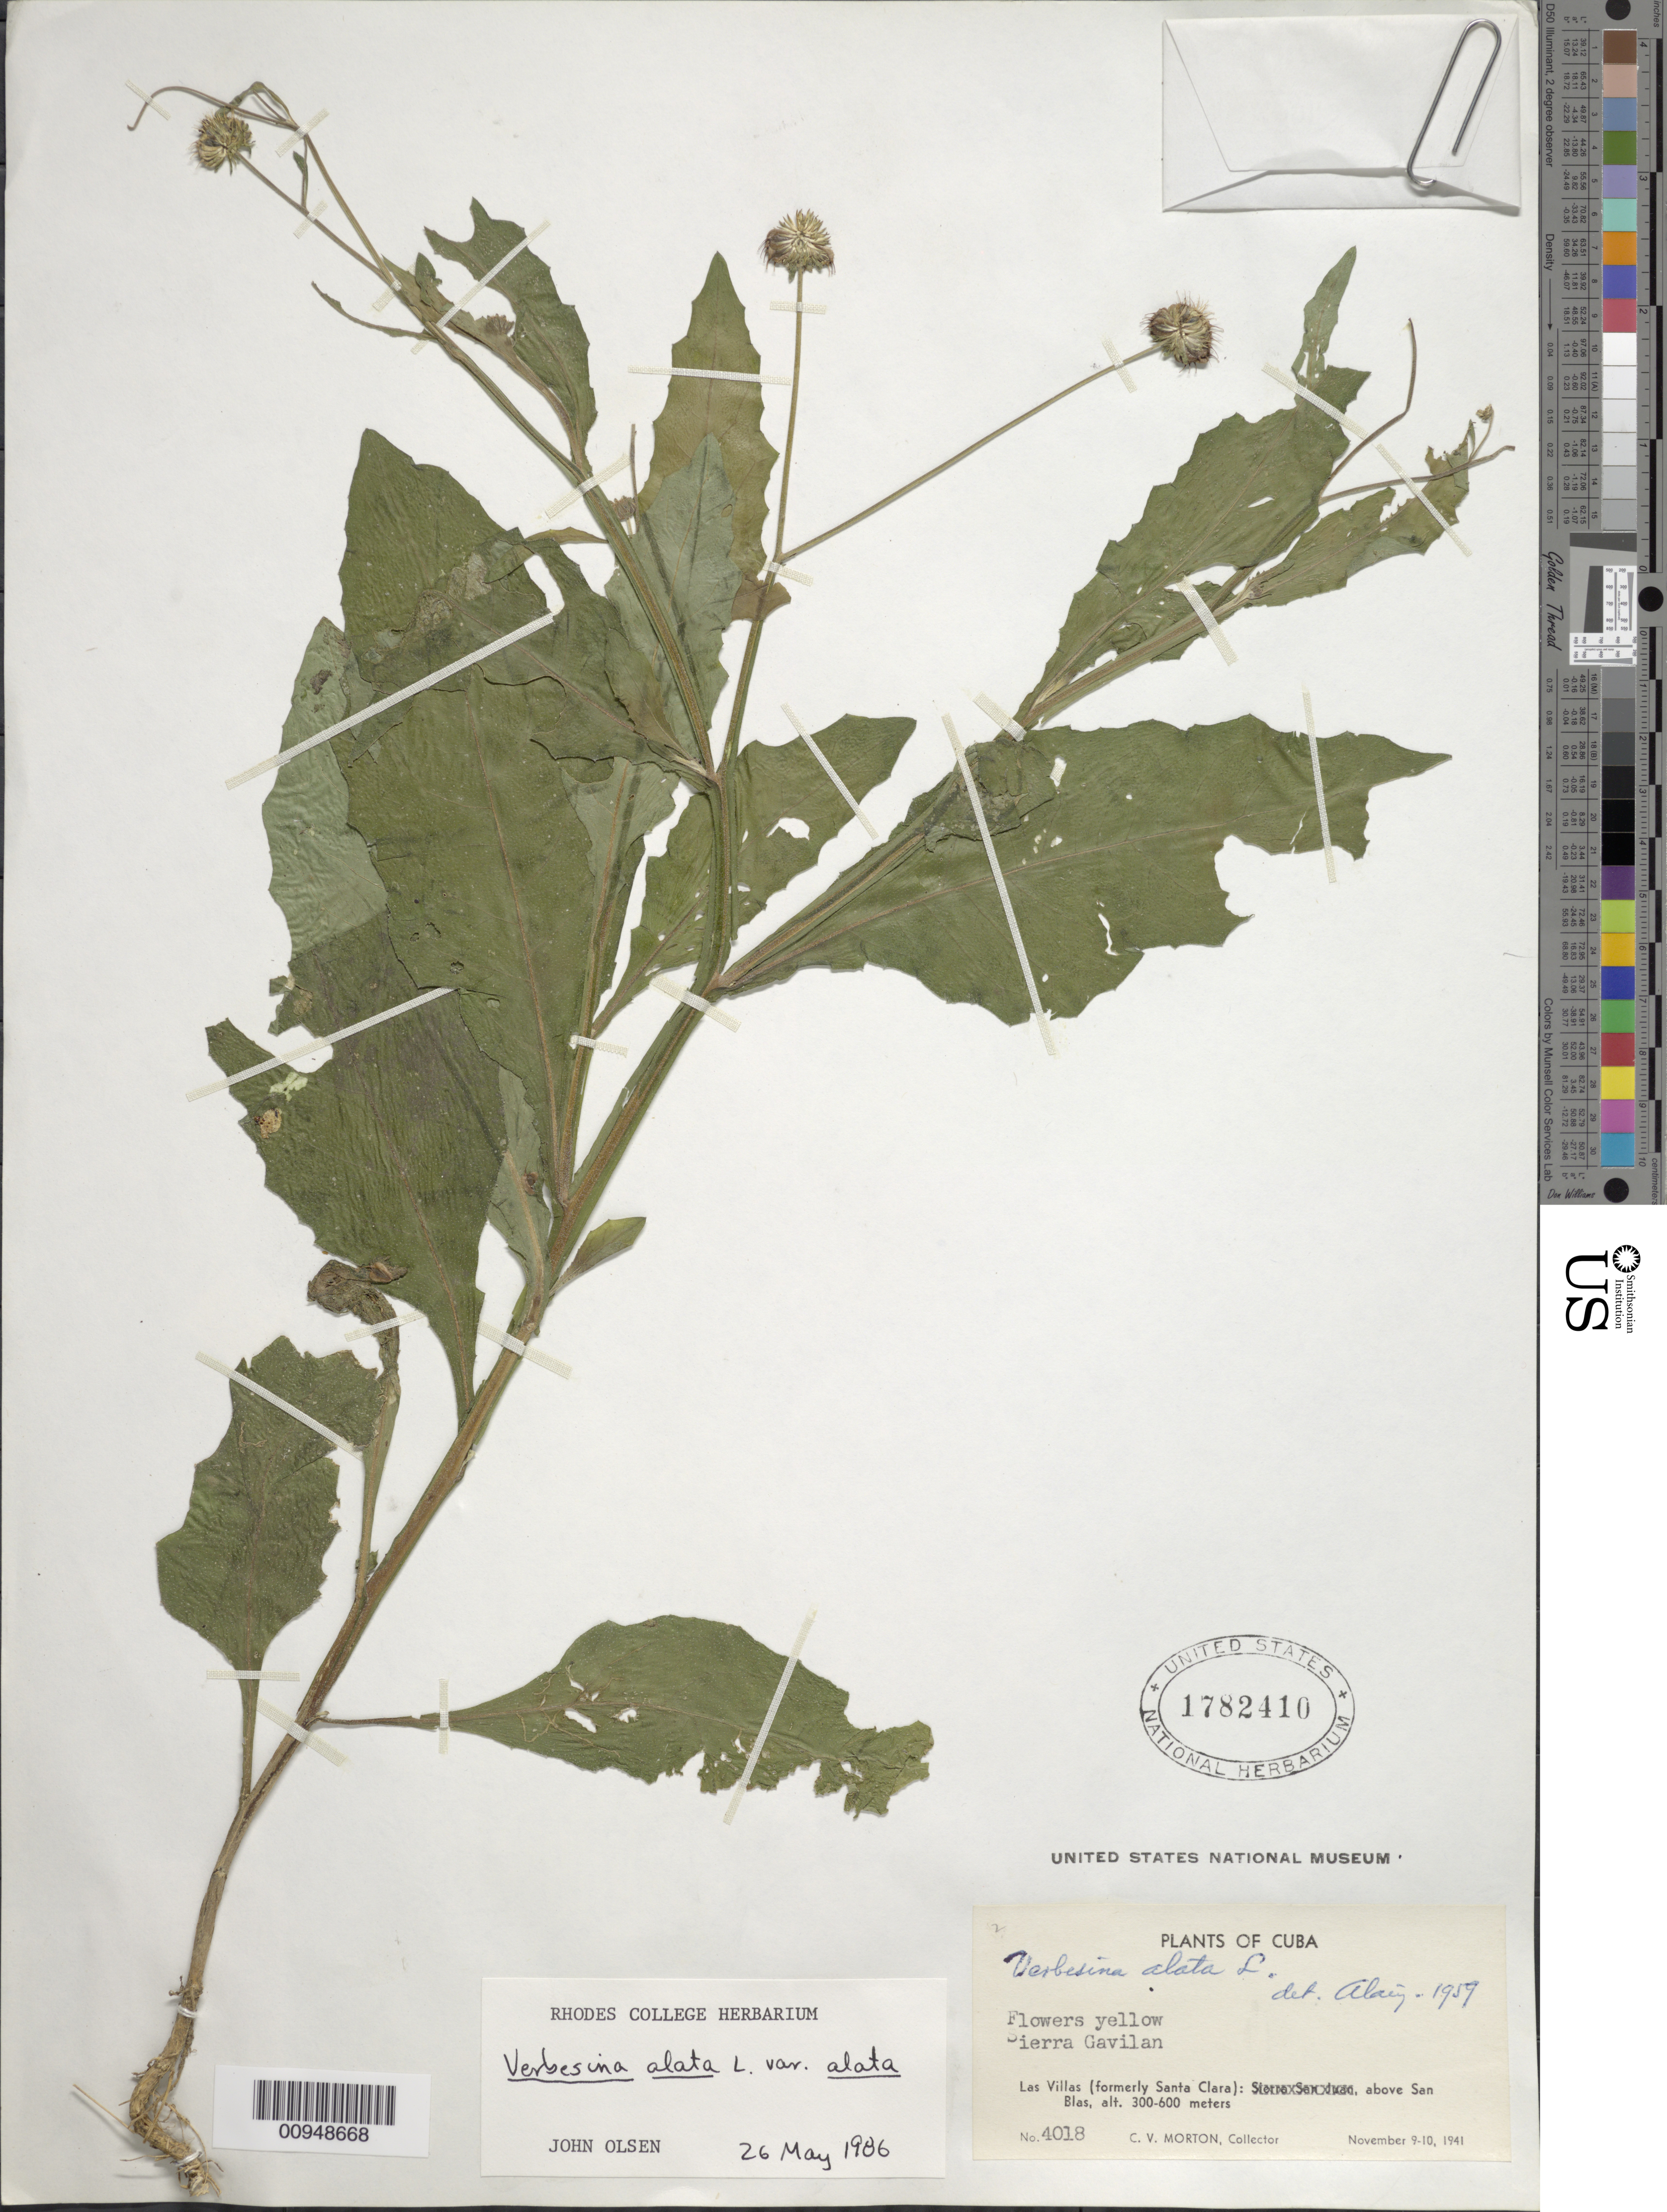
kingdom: Plantae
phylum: Tracheophyta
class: Magnoliopsida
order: Asterales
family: Asteraceae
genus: Verbesina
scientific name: Verbesina alata var. alata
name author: L.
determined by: Olsen, J.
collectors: C. V. Morton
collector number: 4018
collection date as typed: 09 Nov 1941 to 10 Nov 1941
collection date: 1941-11-09/1941-11-10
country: Cuba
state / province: Las Villas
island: Cuba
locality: Above San Blas, Sierra Gavilan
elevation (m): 300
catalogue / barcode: US 1782410